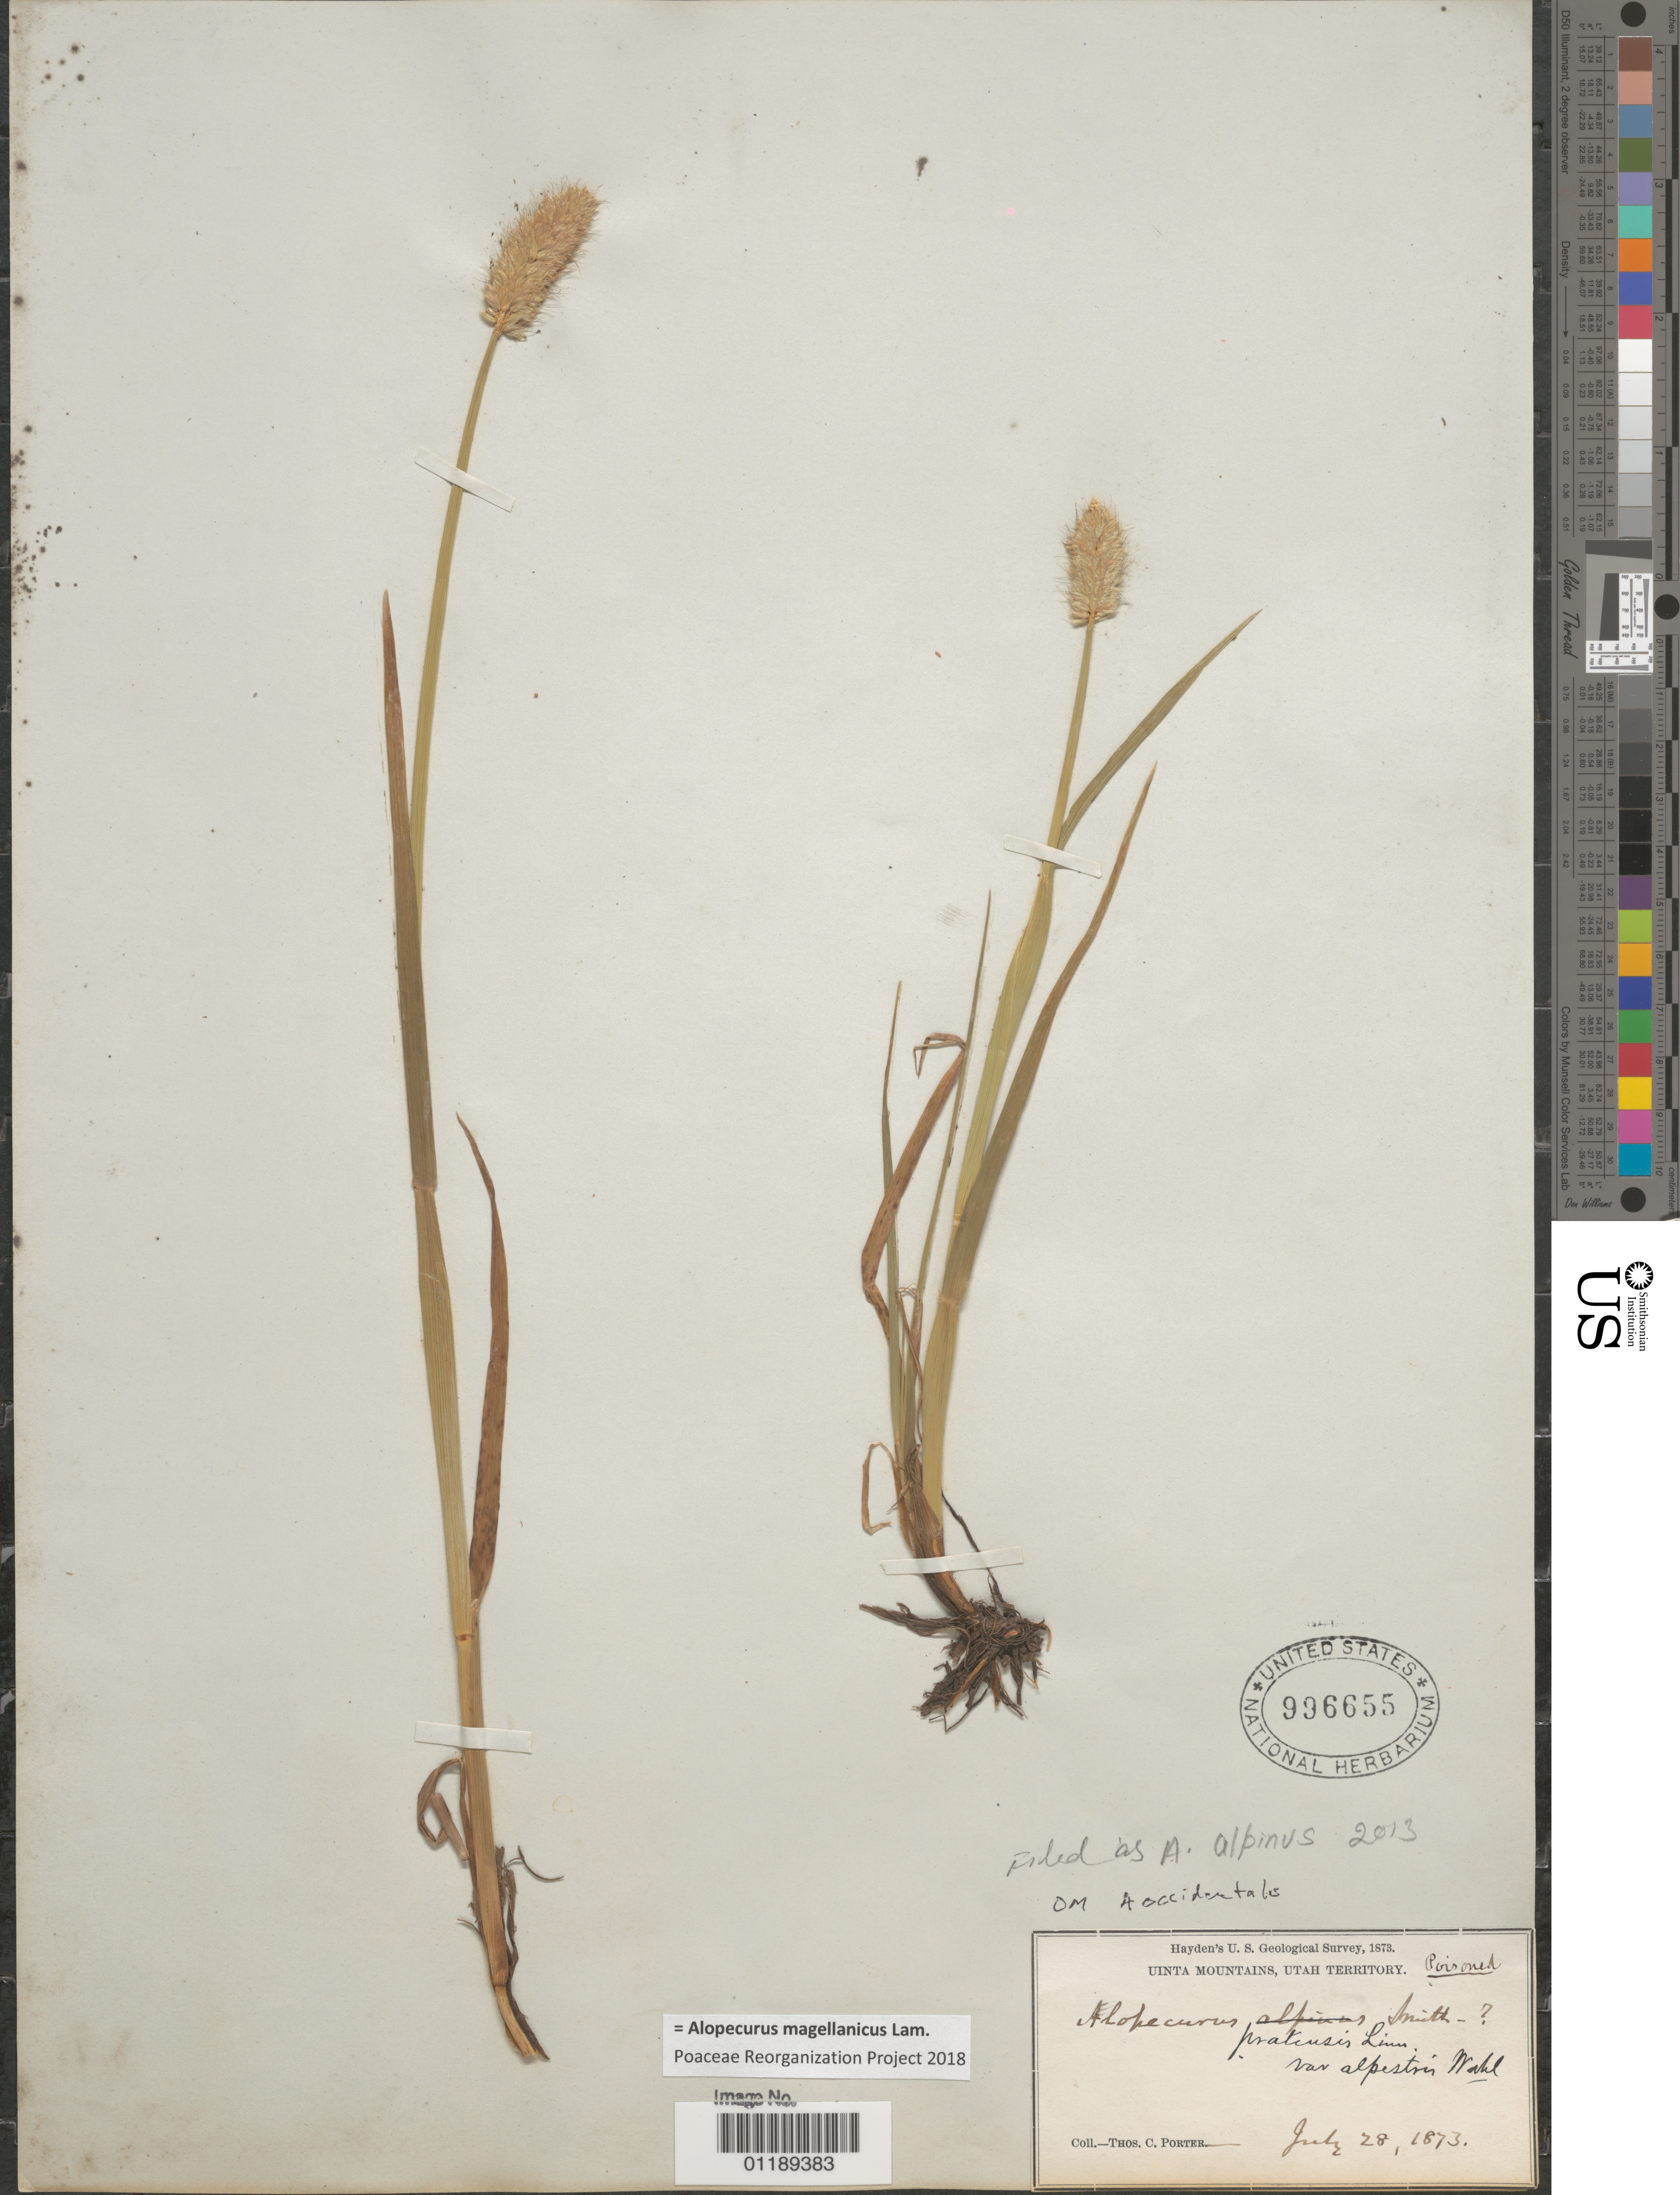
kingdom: Plantae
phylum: Tracheophyta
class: Liliopsida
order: Poales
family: Poaceae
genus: Alopecurus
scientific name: Alopecurus magellanicus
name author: Lam.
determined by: Poaceae Reorganization Project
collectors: T. C. Porter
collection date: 1873-07-28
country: United States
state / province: Utah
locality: Uinta Mts.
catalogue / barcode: US 996655